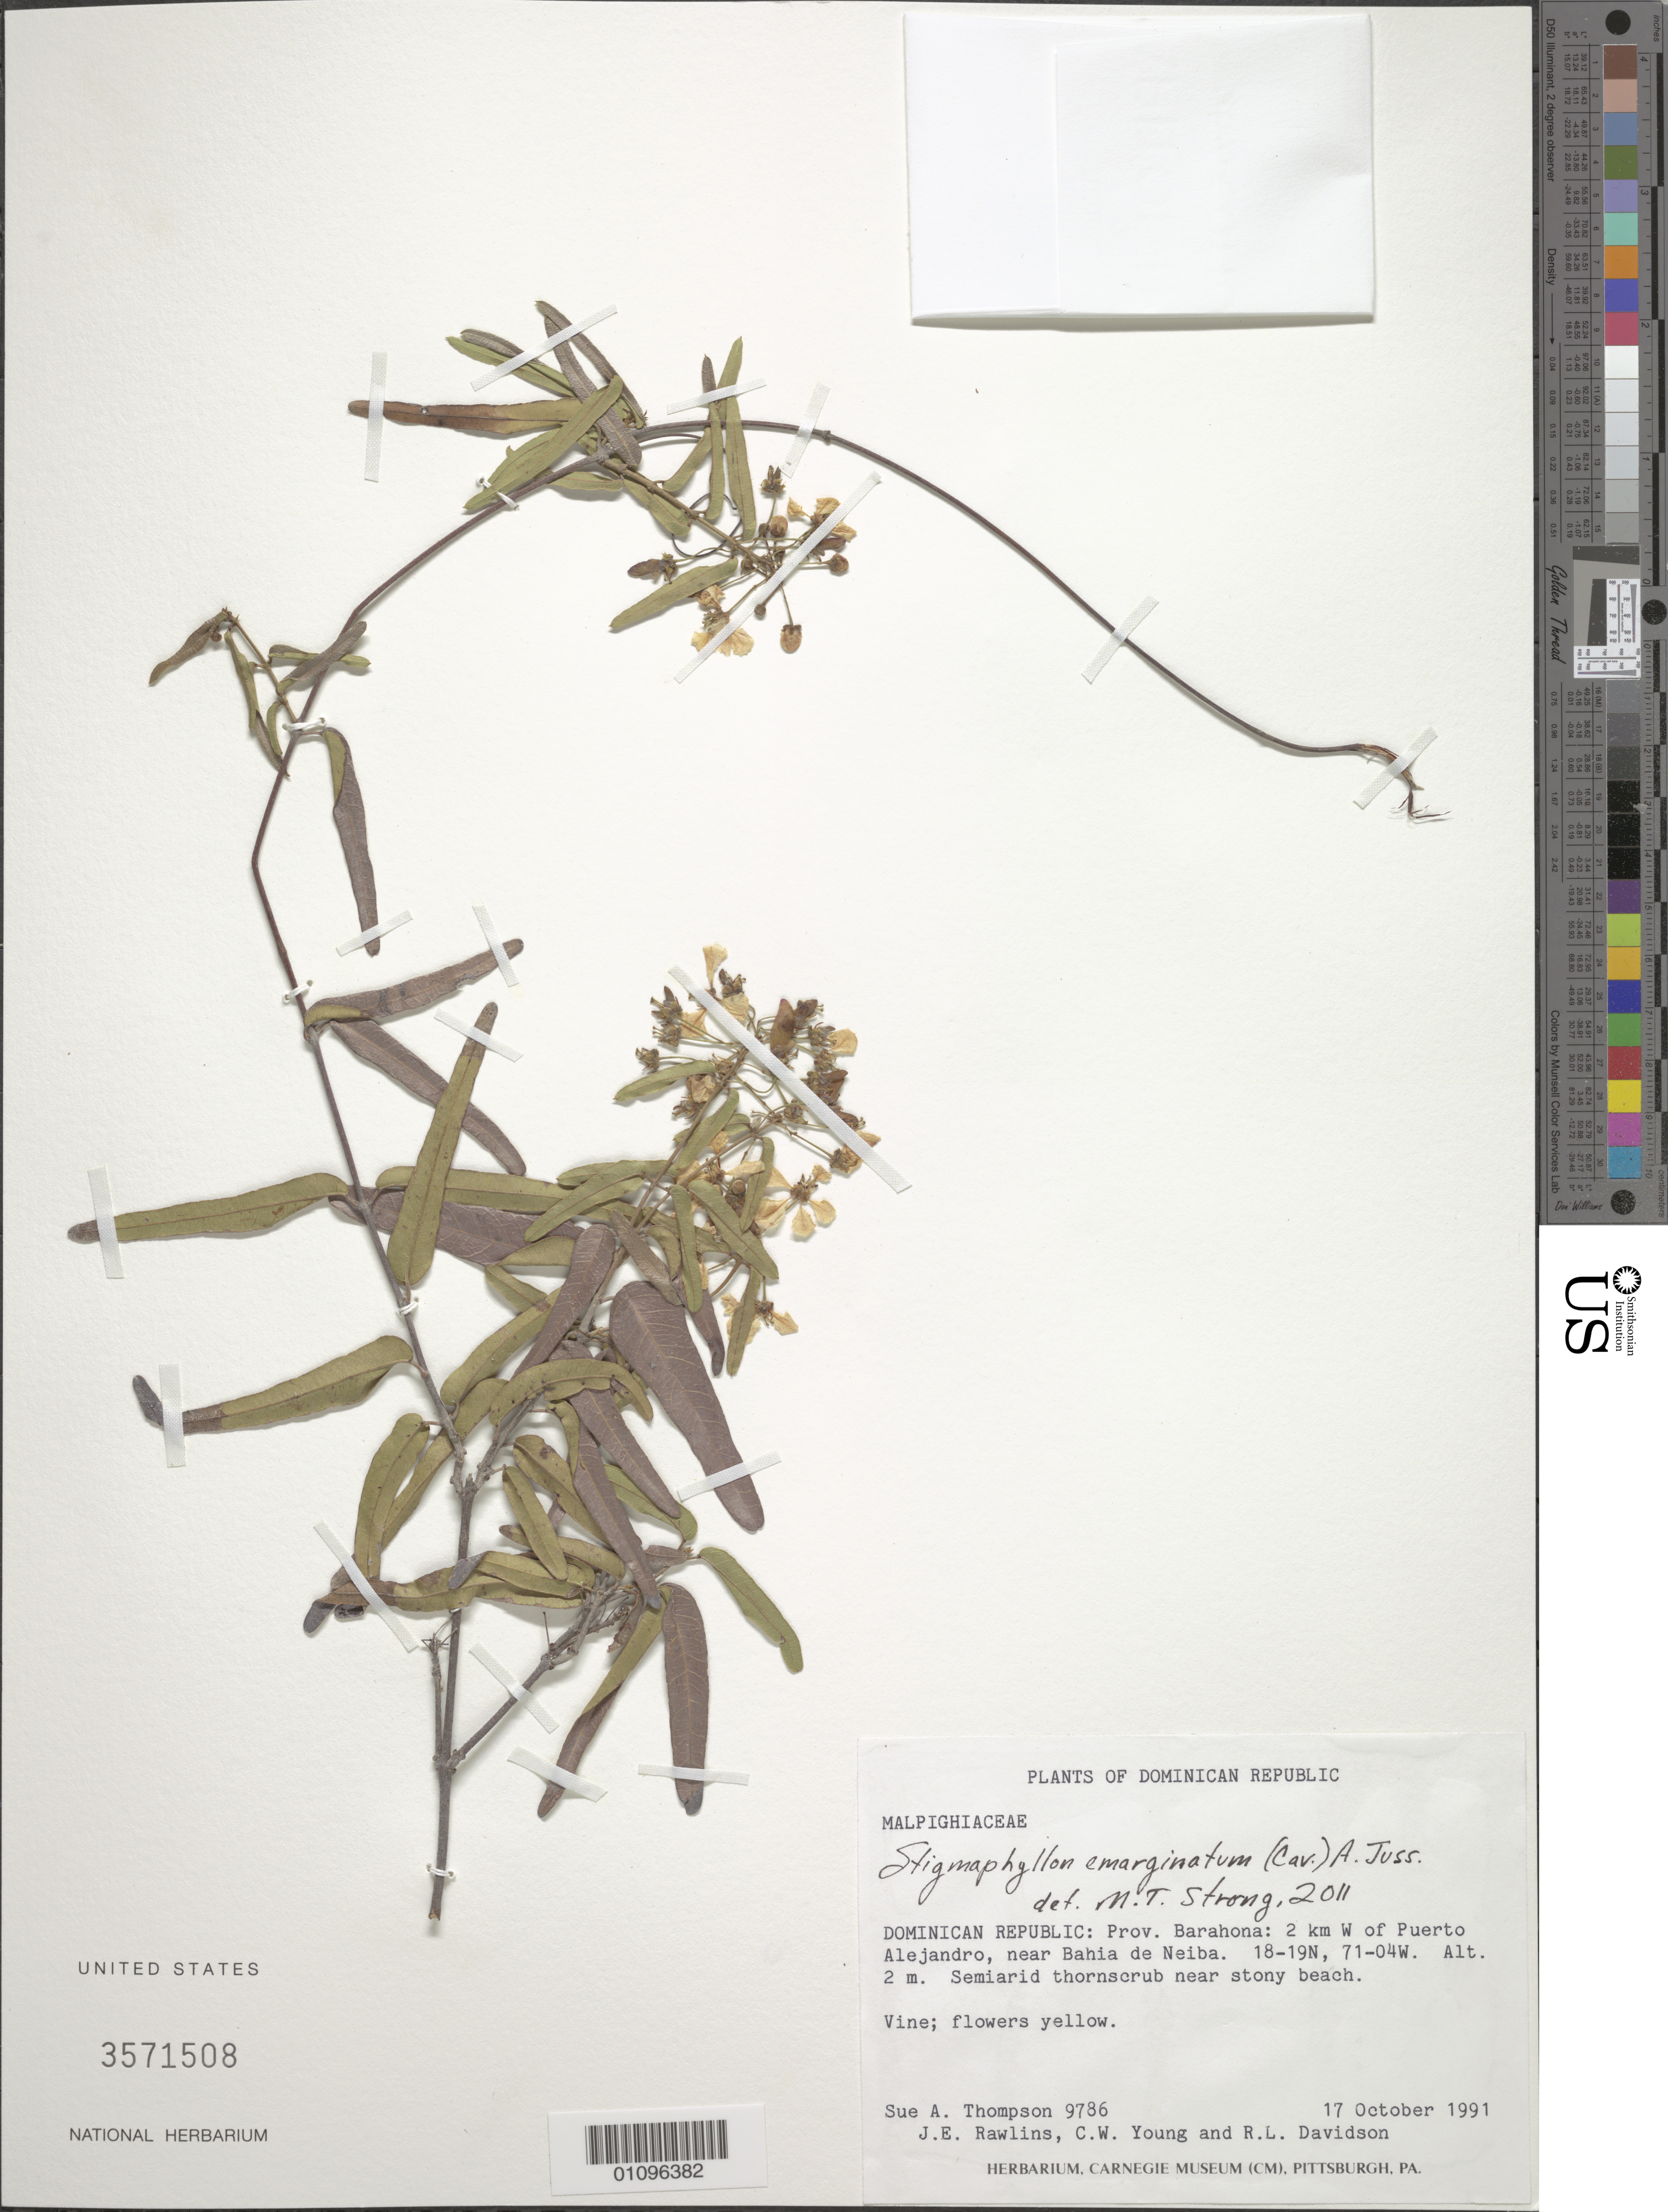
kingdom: Plantae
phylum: Tracheophyta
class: Magnoliopsida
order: Malpighiales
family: Malpighiaceae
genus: Stigmaphyllon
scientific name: Stigmaphyllon emarginatum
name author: (Cav.) A. Juss.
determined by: Strong, M. T., (US), Smithsonian Institution - National Museum of Natural History (UNITED STATES)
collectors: S. A. Thompson, J. Rawlins, C. Young & R. Davidson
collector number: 9786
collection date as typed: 17 Oct 1991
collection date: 1991-10-17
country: Dominican Republic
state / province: Barahona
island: Hispaniola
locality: Puerto Alejandro, 2 km N of, near Bahia de Neiba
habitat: Semi-arid thorn scrub near stony beach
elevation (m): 2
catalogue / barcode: US 3571508